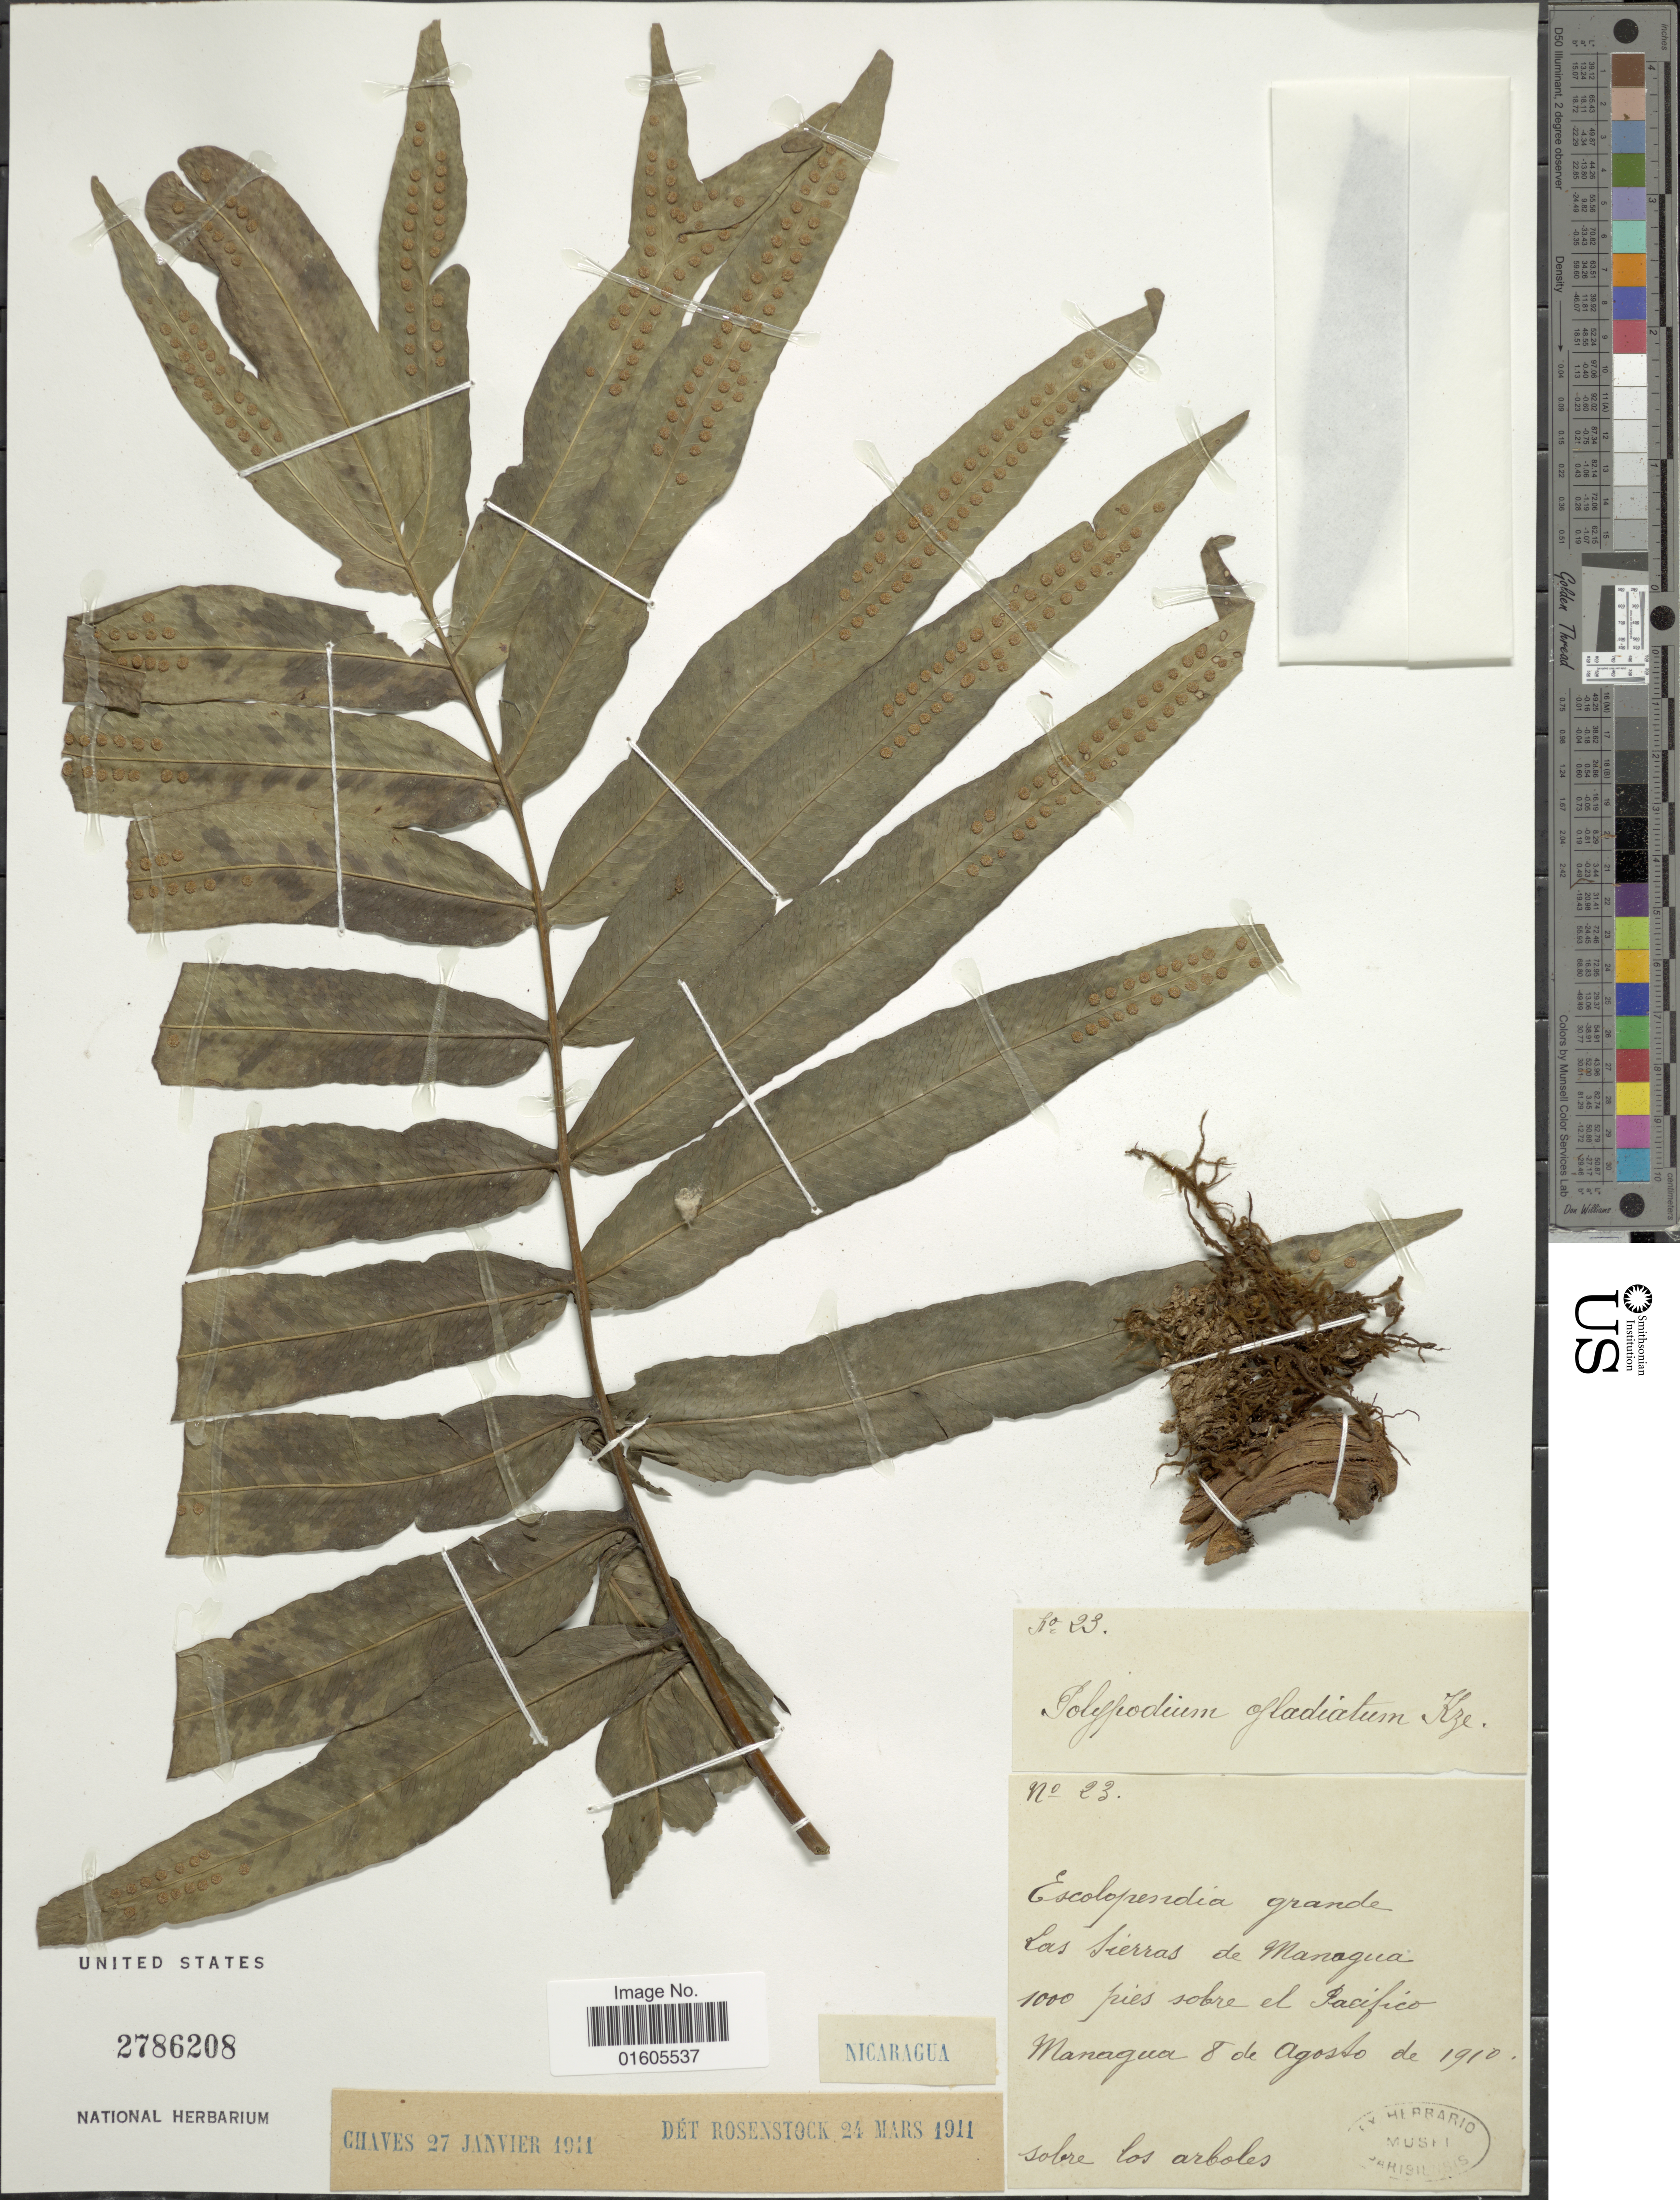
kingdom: Plantae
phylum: Tracheophyta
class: Polypodiopsida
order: Polypodiales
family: Polypodiaceae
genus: Serpocaulon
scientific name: Serpocaulon triseriale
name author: (Sw.) A.R. Sm.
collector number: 23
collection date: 1910-08-08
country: Nicaragua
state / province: Managua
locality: Las Sierras de Managua pies sobre el Pacifico Managua.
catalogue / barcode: US 2786208